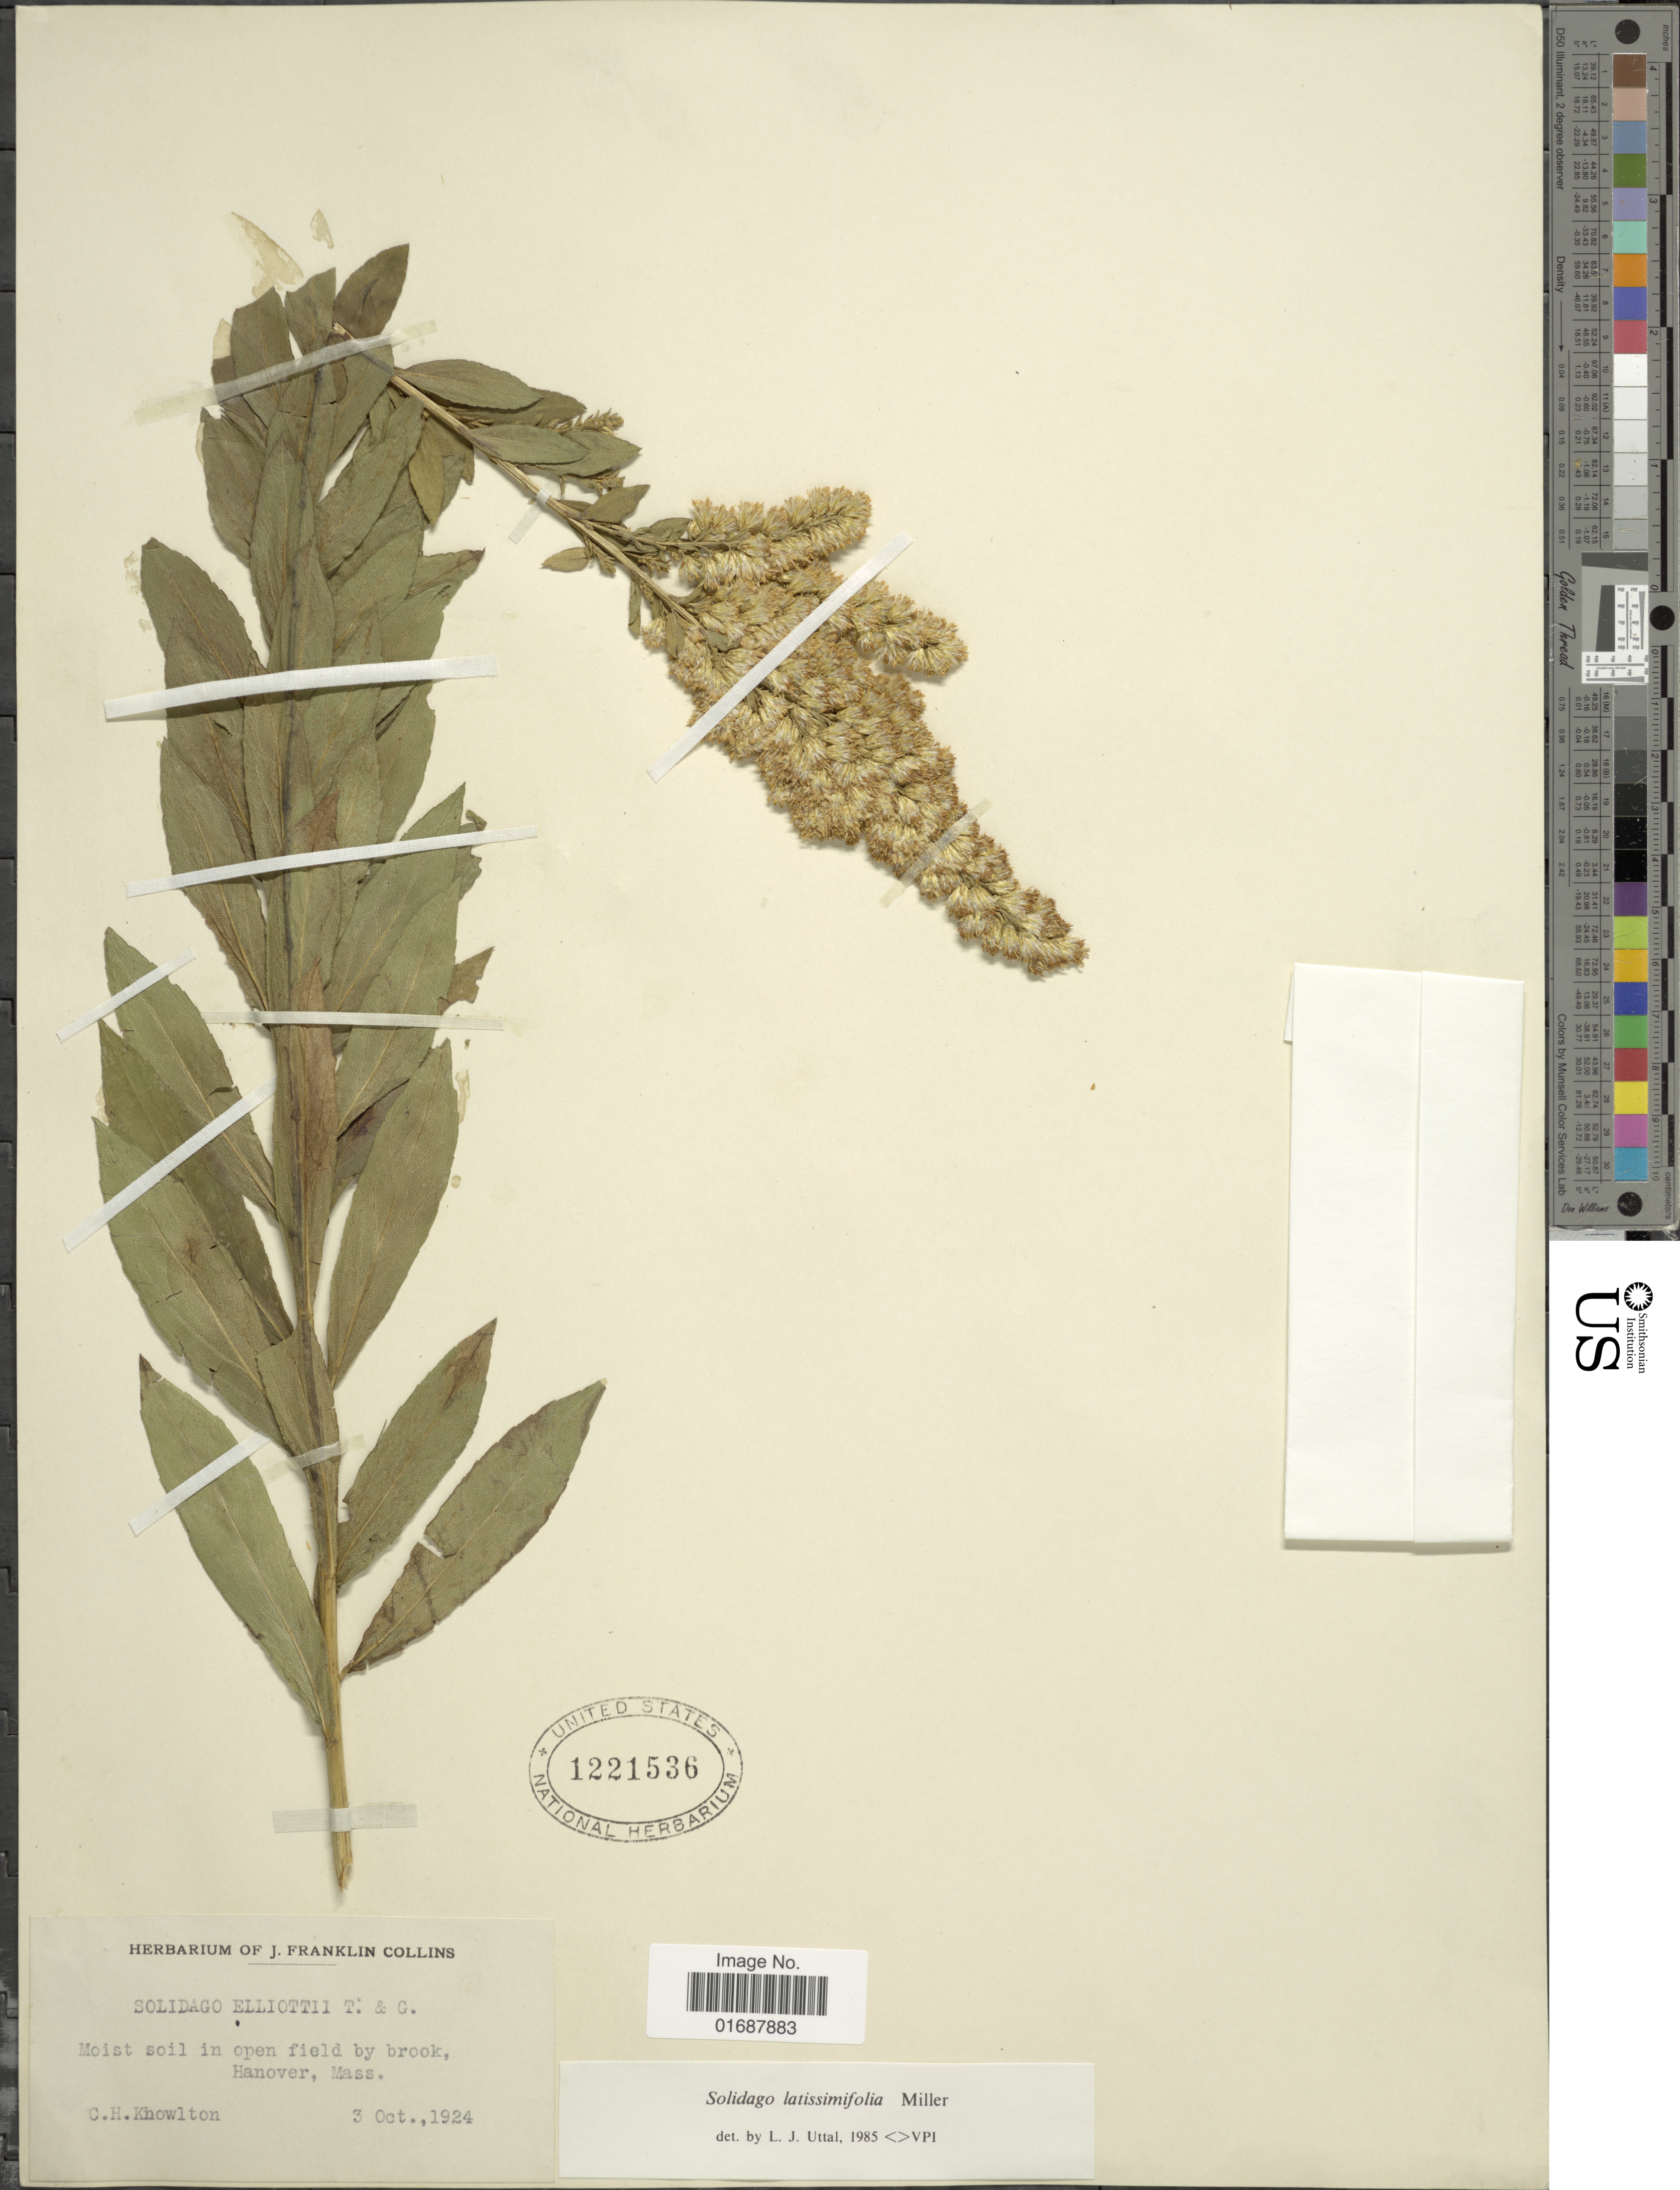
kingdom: Plantae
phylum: Tracheophyta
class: Magnoliopsida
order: Asterales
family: Asteraceae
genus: Solidago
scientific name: Solidago latissimifolia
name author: Mill.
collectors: C. H. Knowlton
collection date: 1924-10-03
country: United States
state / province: Massachusetts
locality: Hanover, Mass.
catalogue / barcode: US 1221536